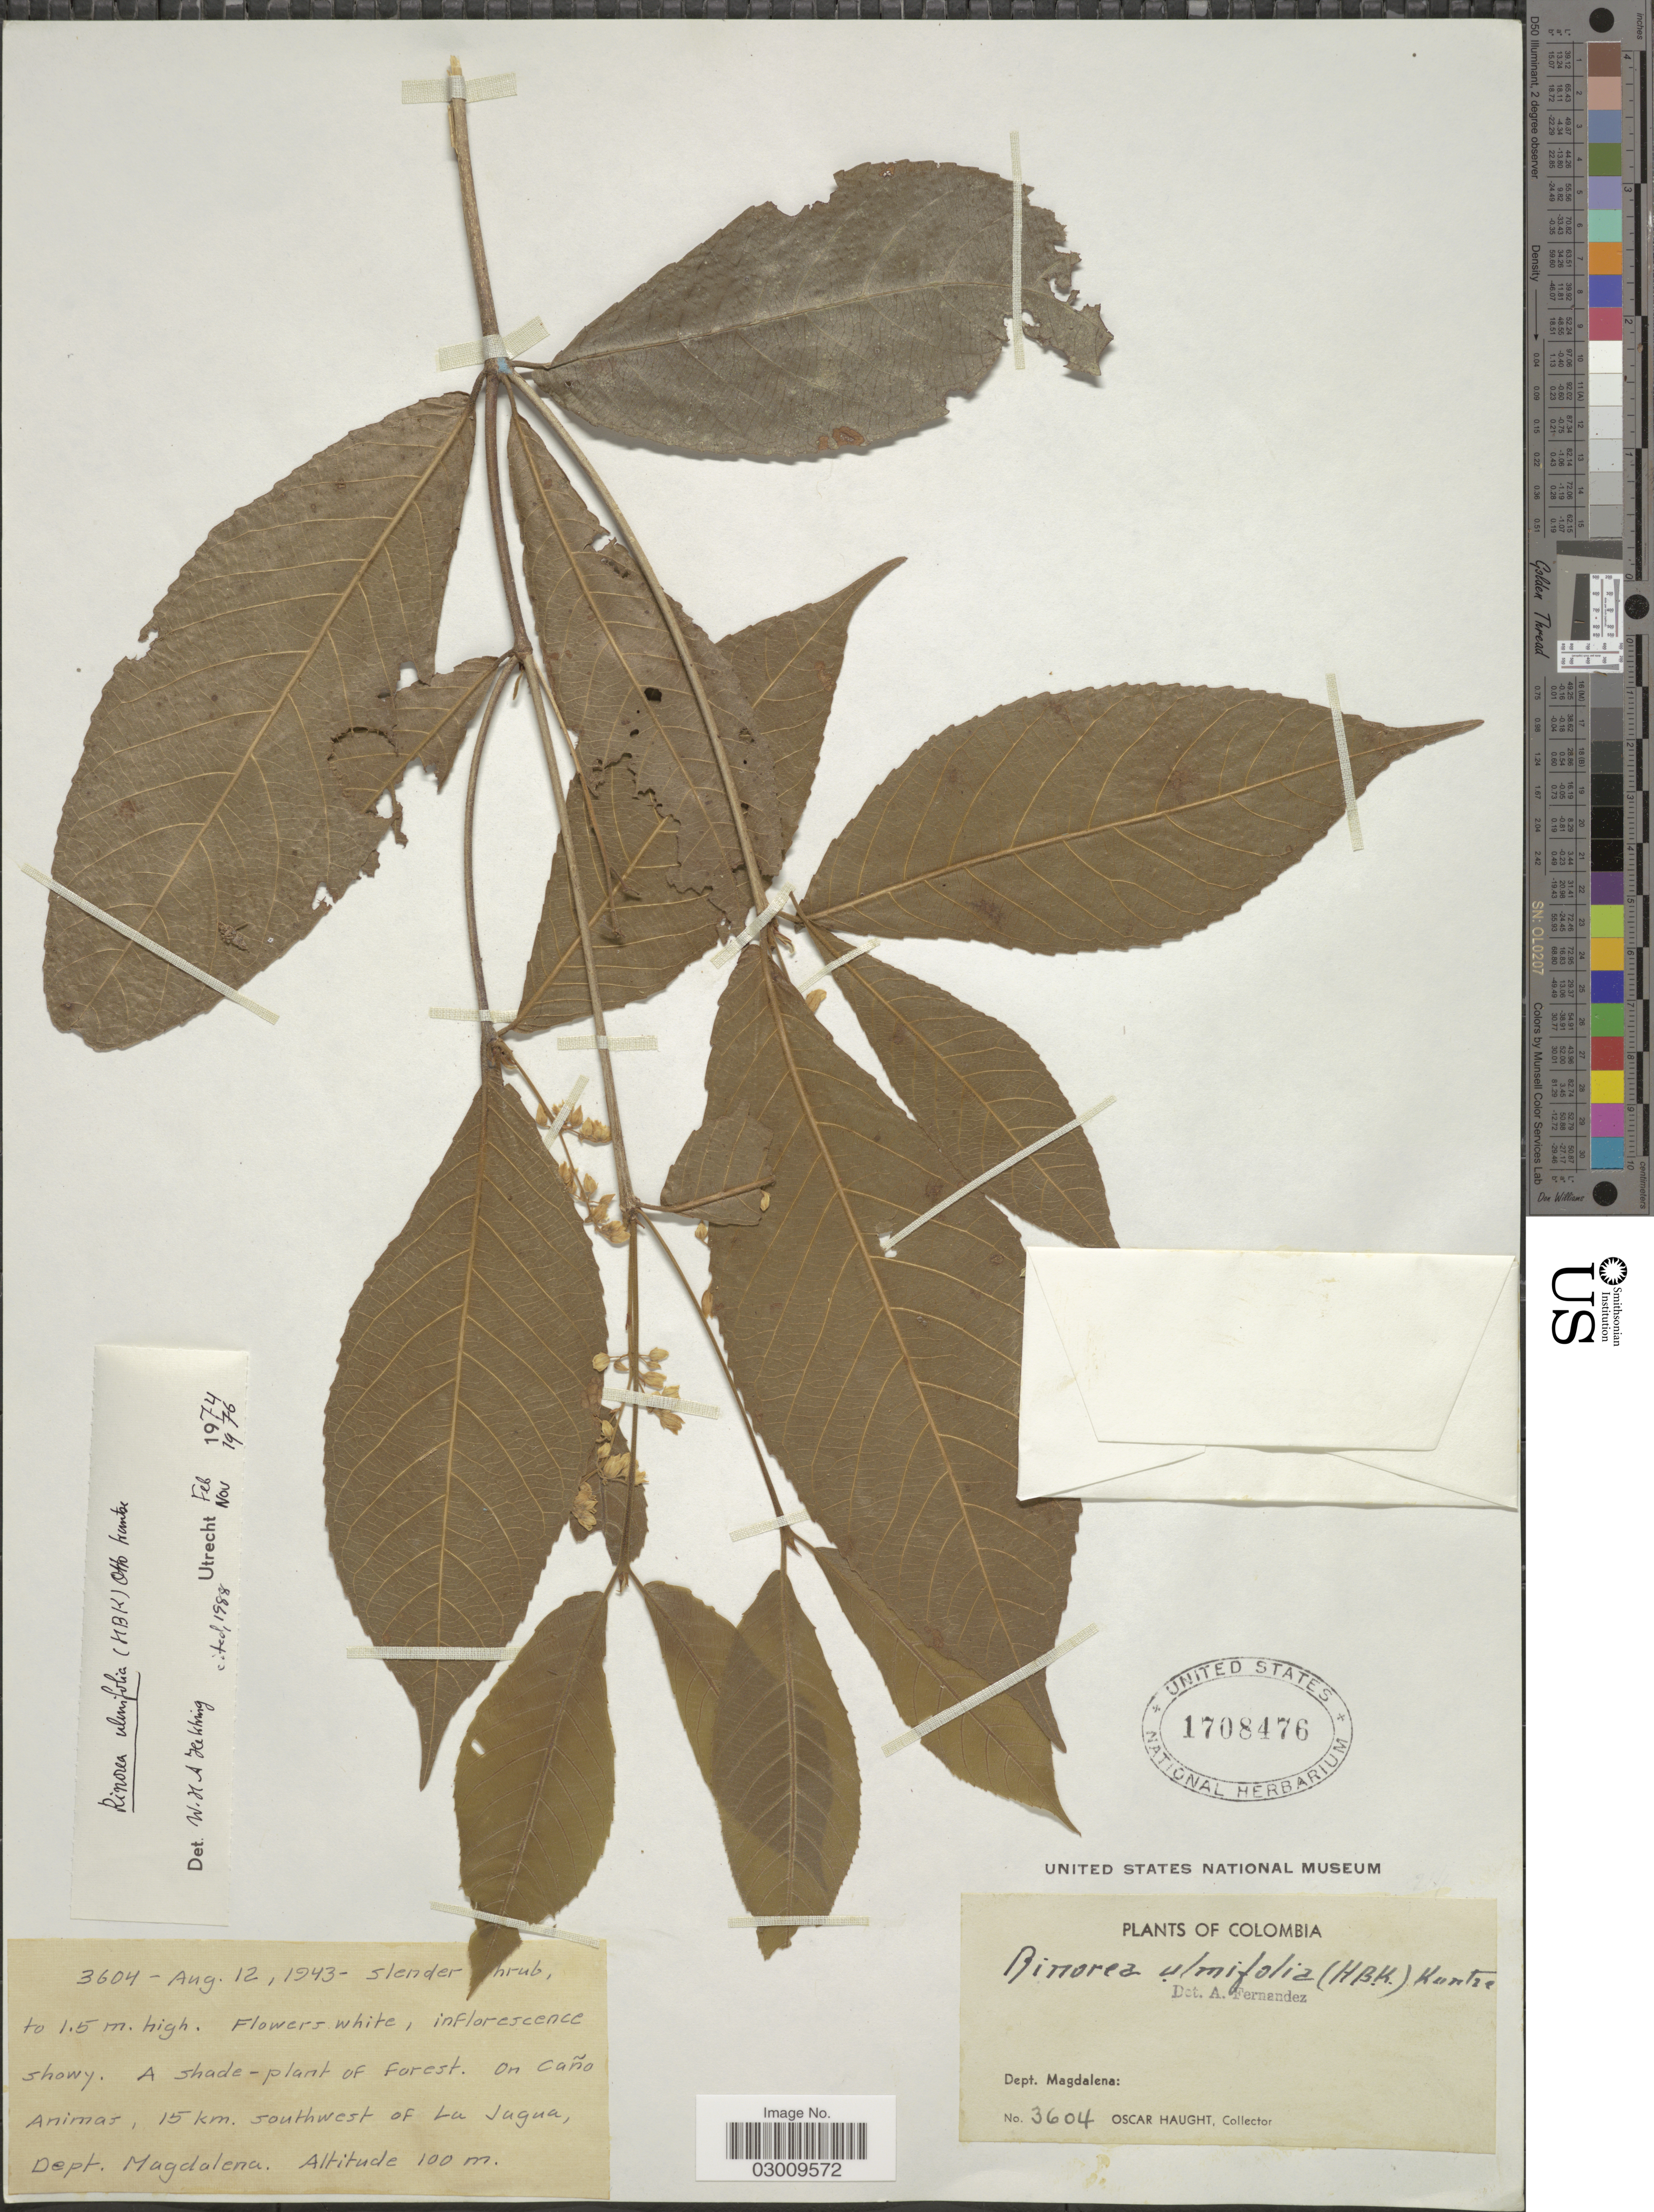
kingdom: Plantae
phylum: Tracheophyta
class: Magnoliopsida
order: Malpighiales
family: Violaceae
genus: Rinorea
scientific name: Rinorea ulmifolia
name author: Kuntze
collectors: O. L. Haught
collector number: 3604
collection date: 1943-08-12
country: Colombia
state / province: Magdalena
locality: On Caño Animas, 15 km. southwest of La Jagua, Dept. Magdalena.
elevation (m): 100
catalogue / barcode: US 1708476